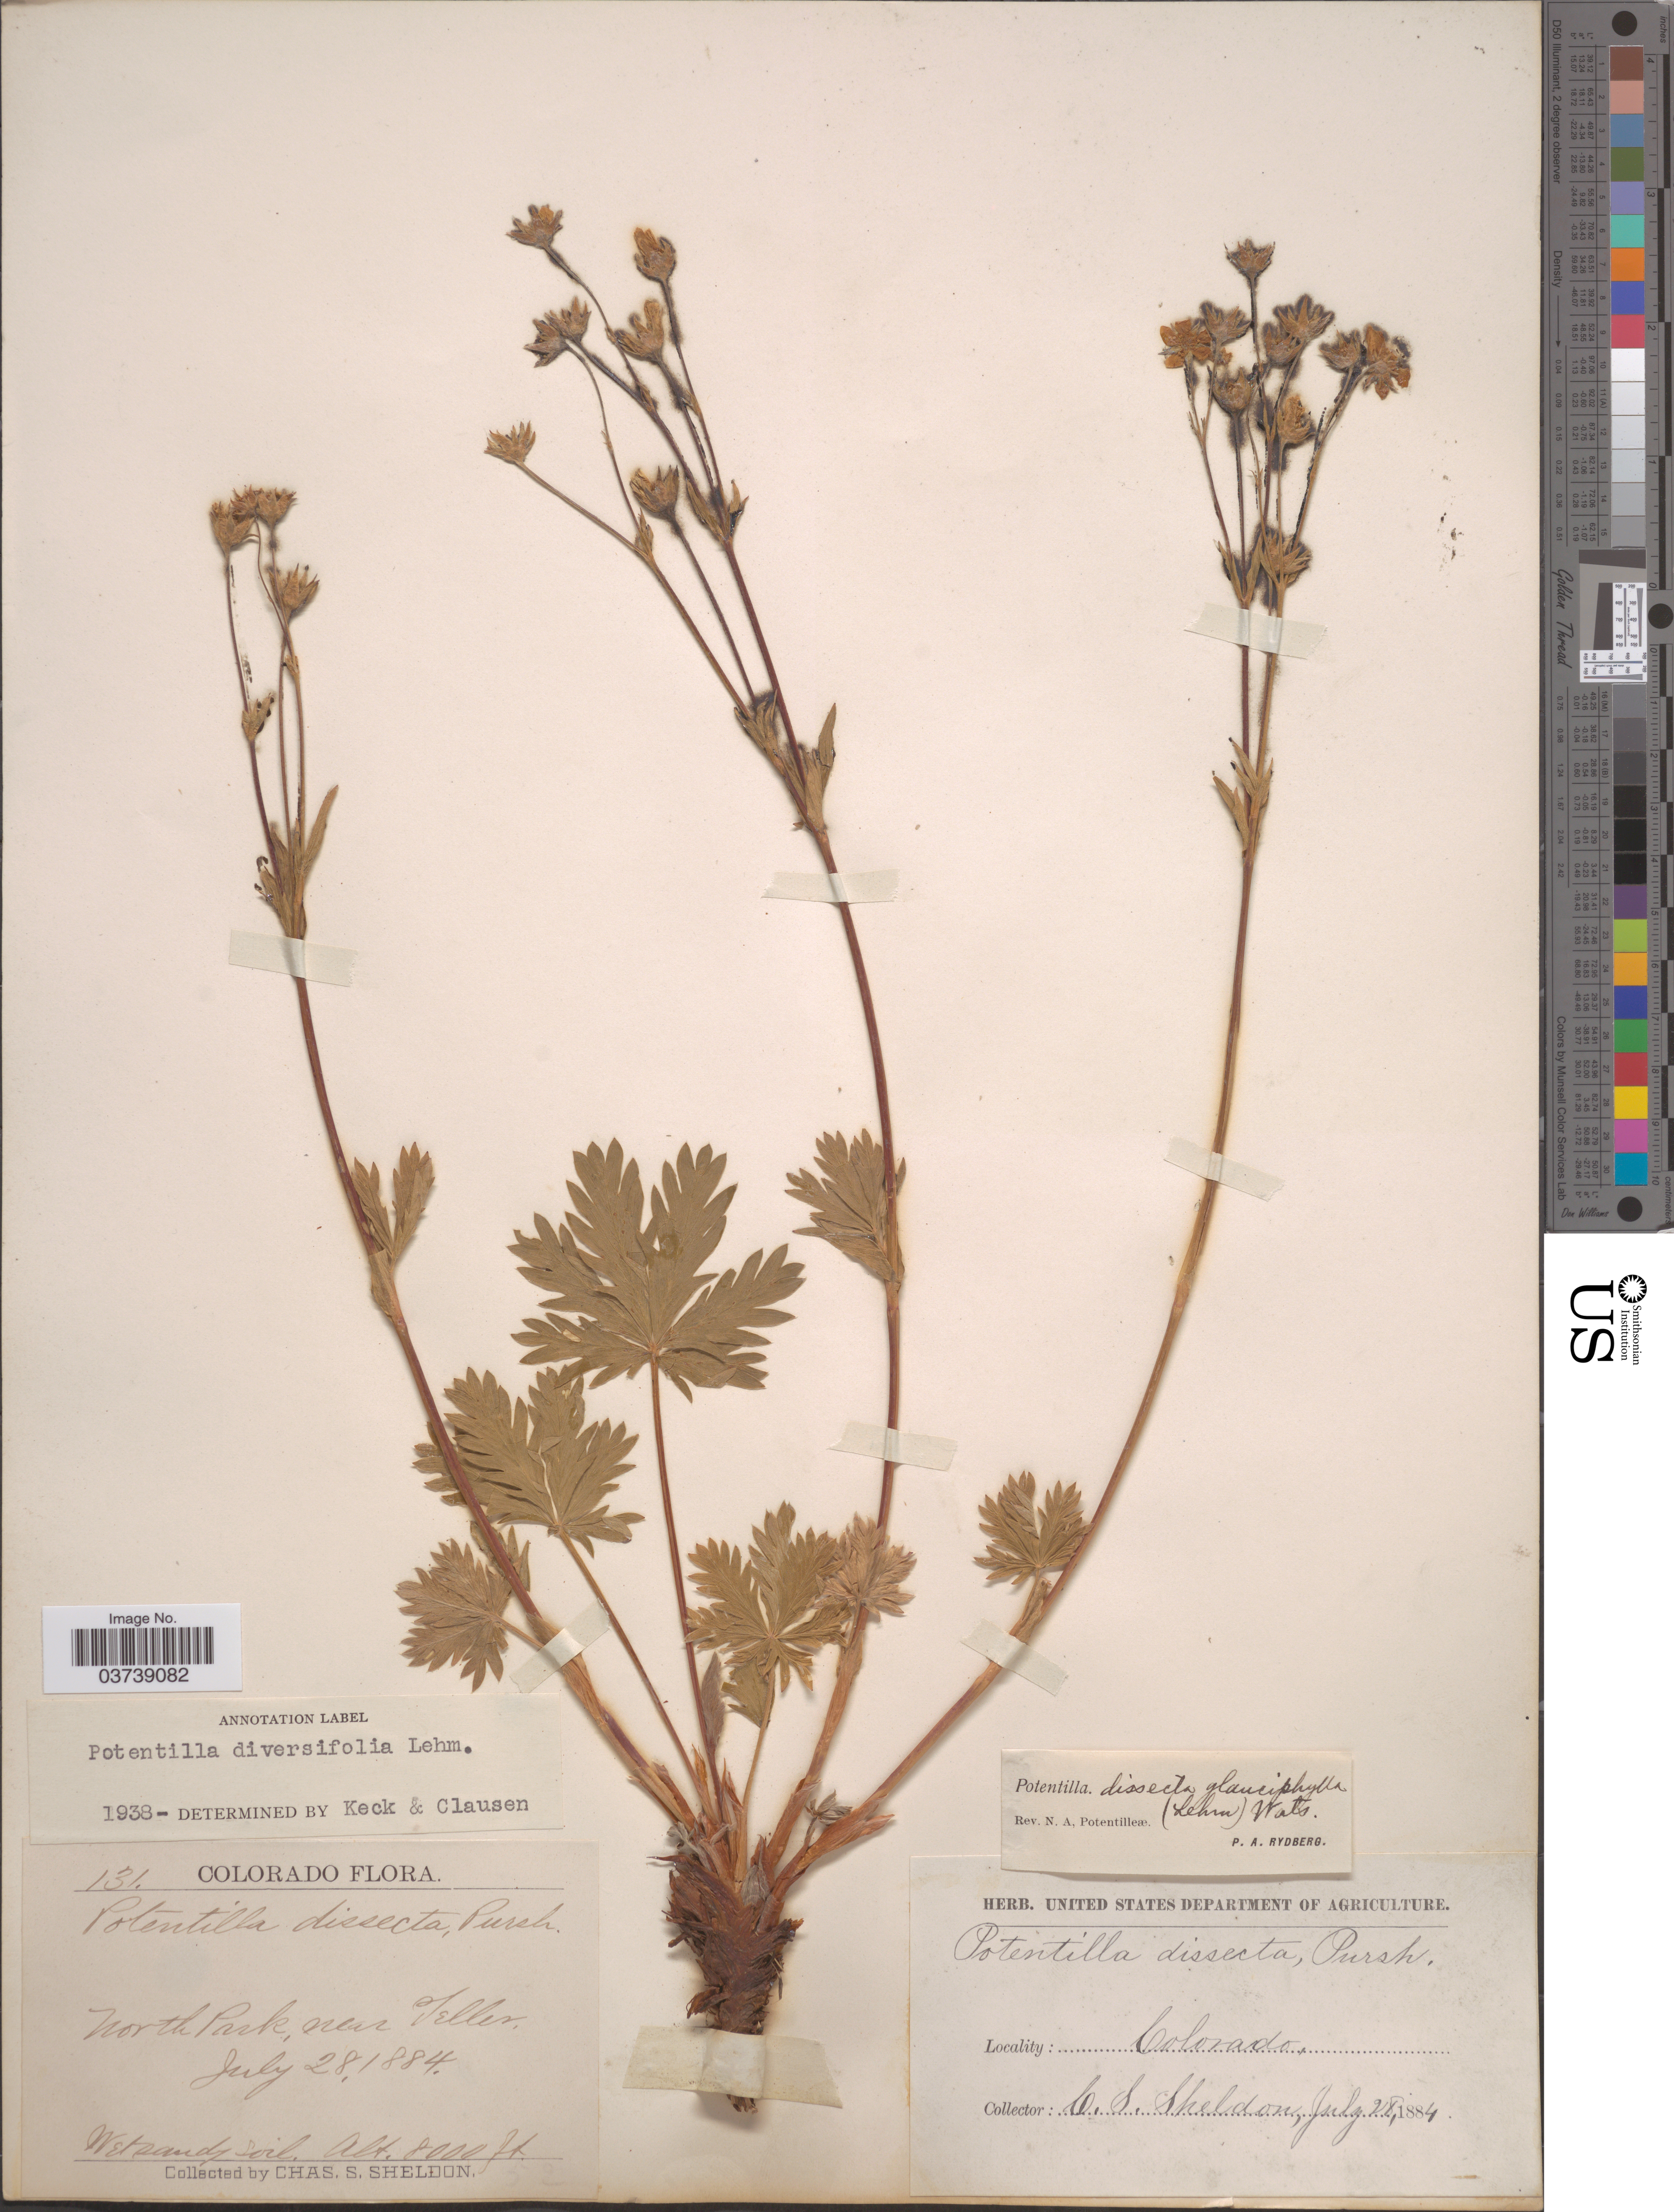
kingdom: Plantae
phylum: Tracheophyta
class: Magnoliopsida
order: Rosales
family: Rosaceae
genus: Potentilla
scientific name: Potentilla diversifolia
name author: Lehm.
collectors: C. S. Sheldon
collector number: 131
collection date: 1884-07-28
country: United States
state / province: Colorado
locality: North Park, near Teller.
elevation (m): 2438